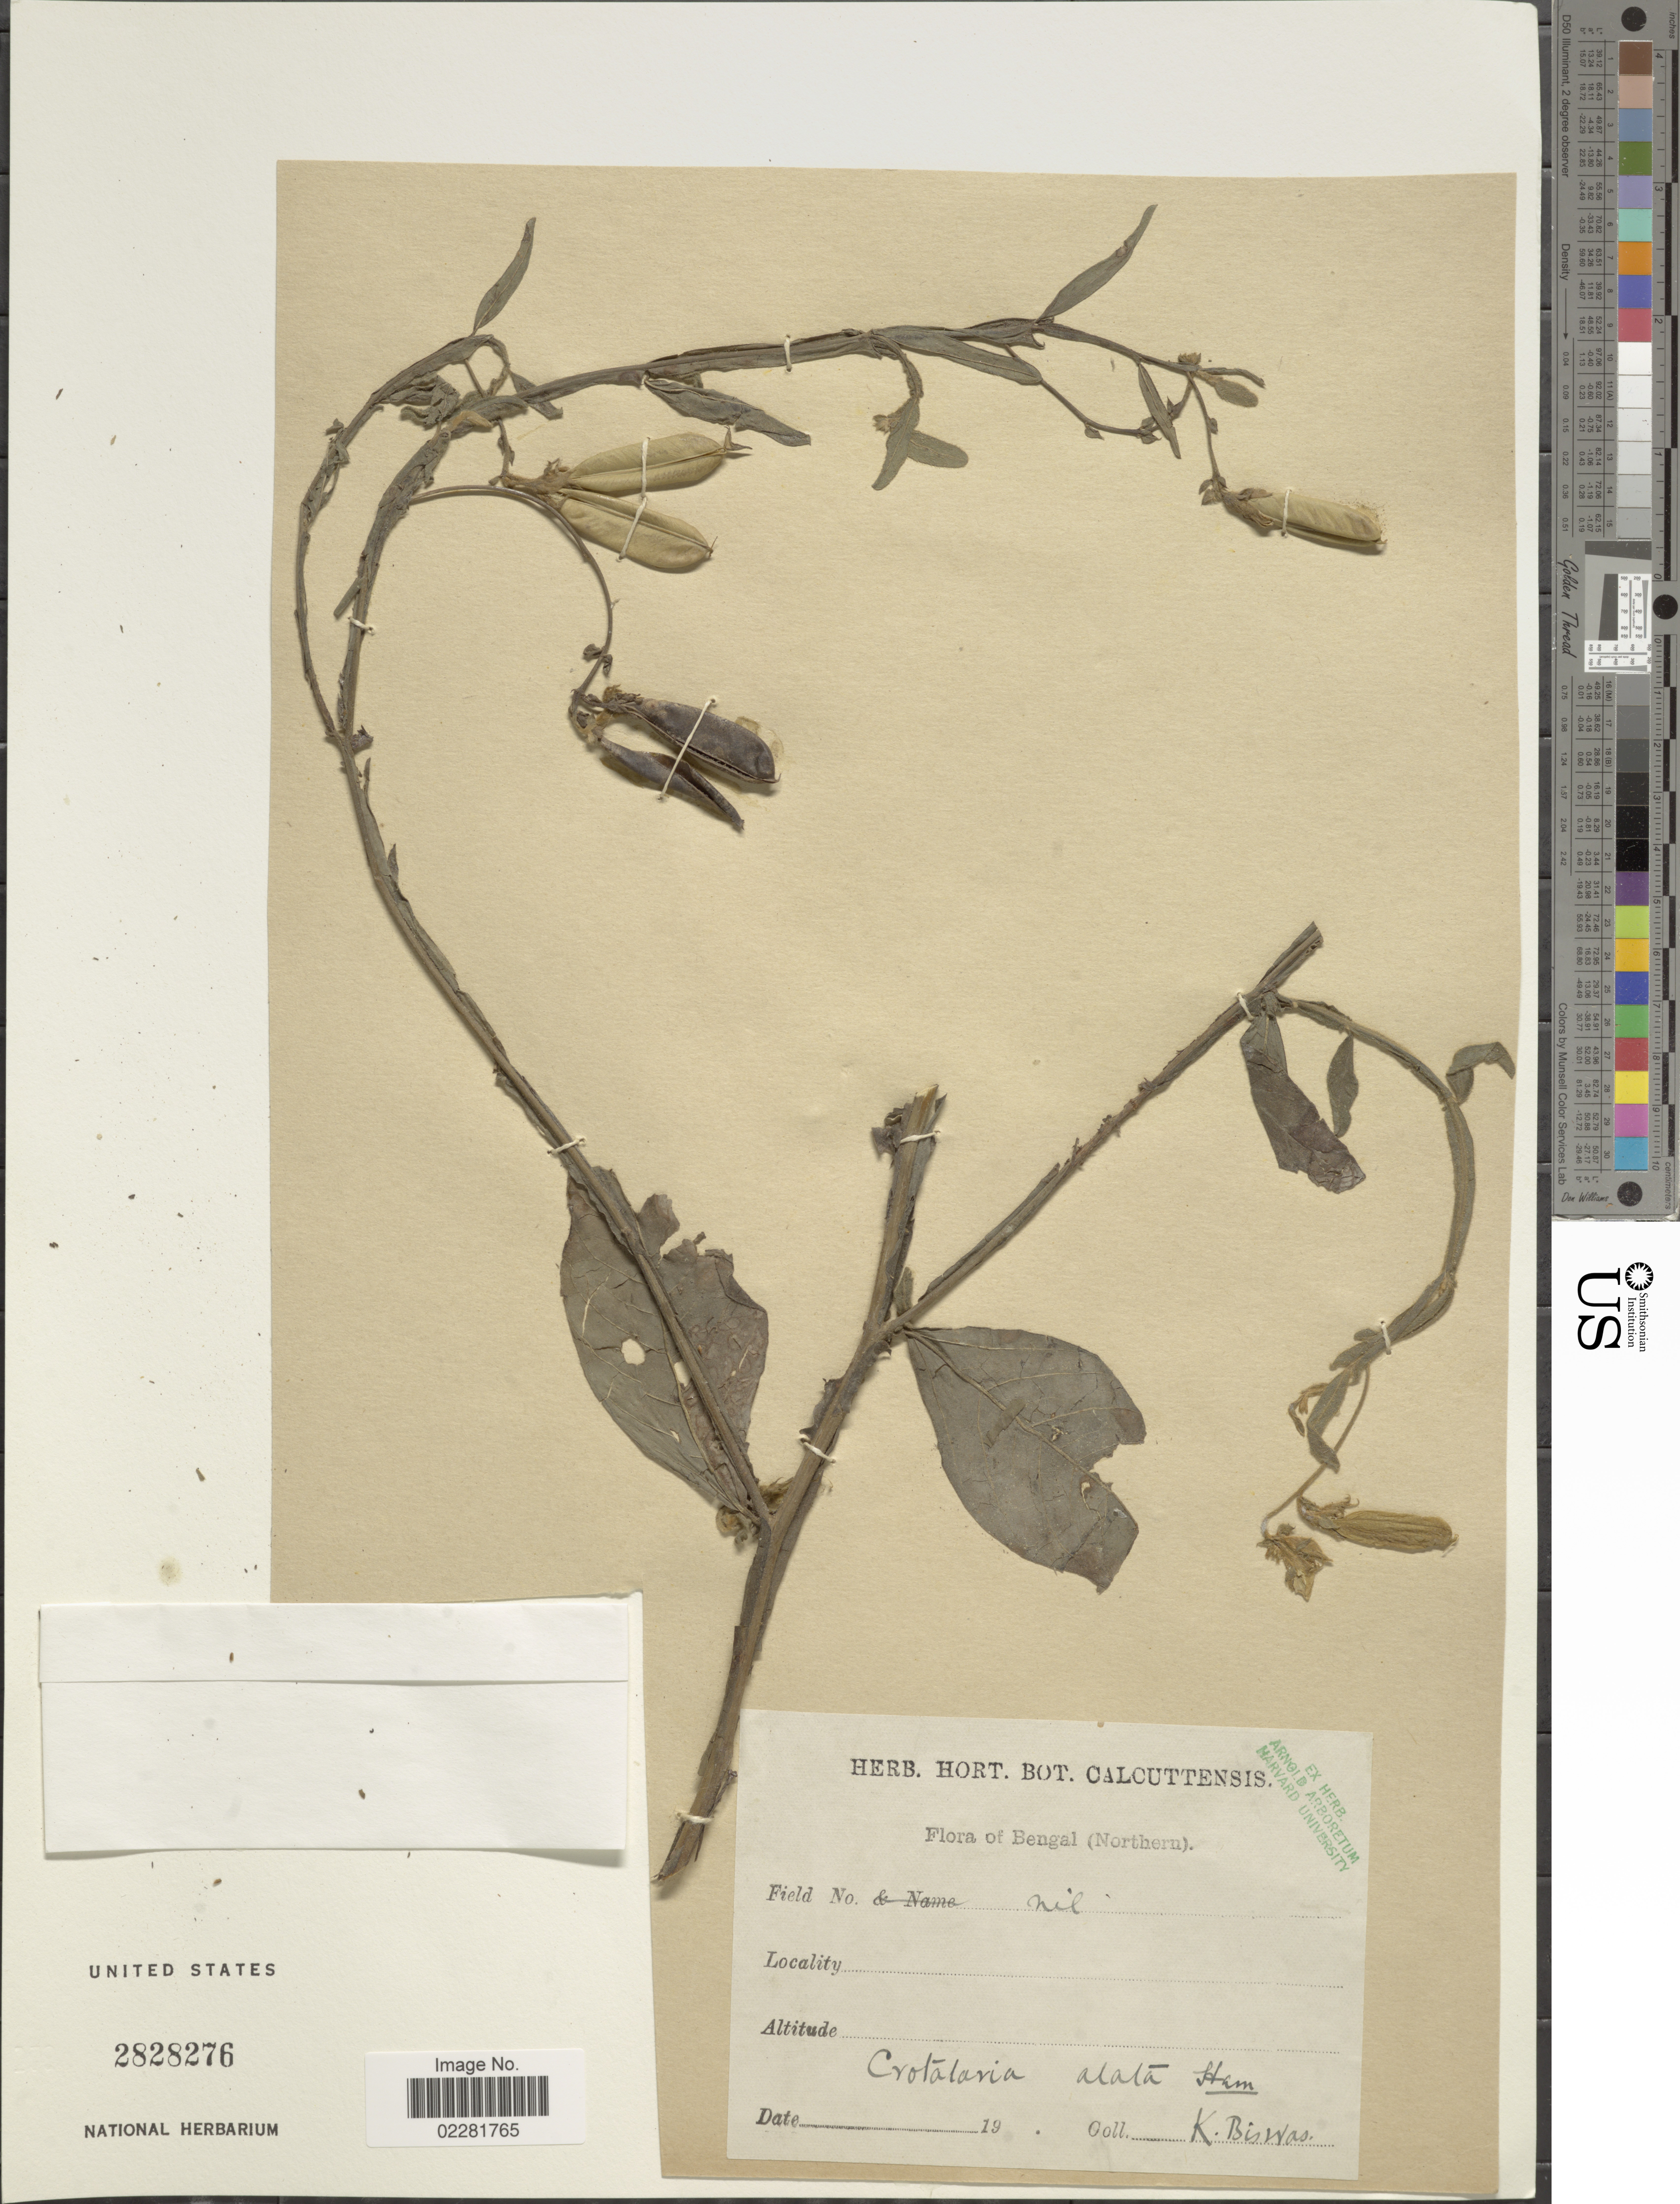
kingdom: Plantae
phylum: Tracheophyta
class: Magnoliopsida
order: Fabales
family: Fabaceae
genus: Crotalaria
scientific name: Crotalaria alata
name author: Buch.-Ham. ex D. Don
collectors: K. Biswas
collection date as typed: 19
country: India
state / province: West Bengal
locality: Bengal (Northern)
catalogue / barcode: US 2828276